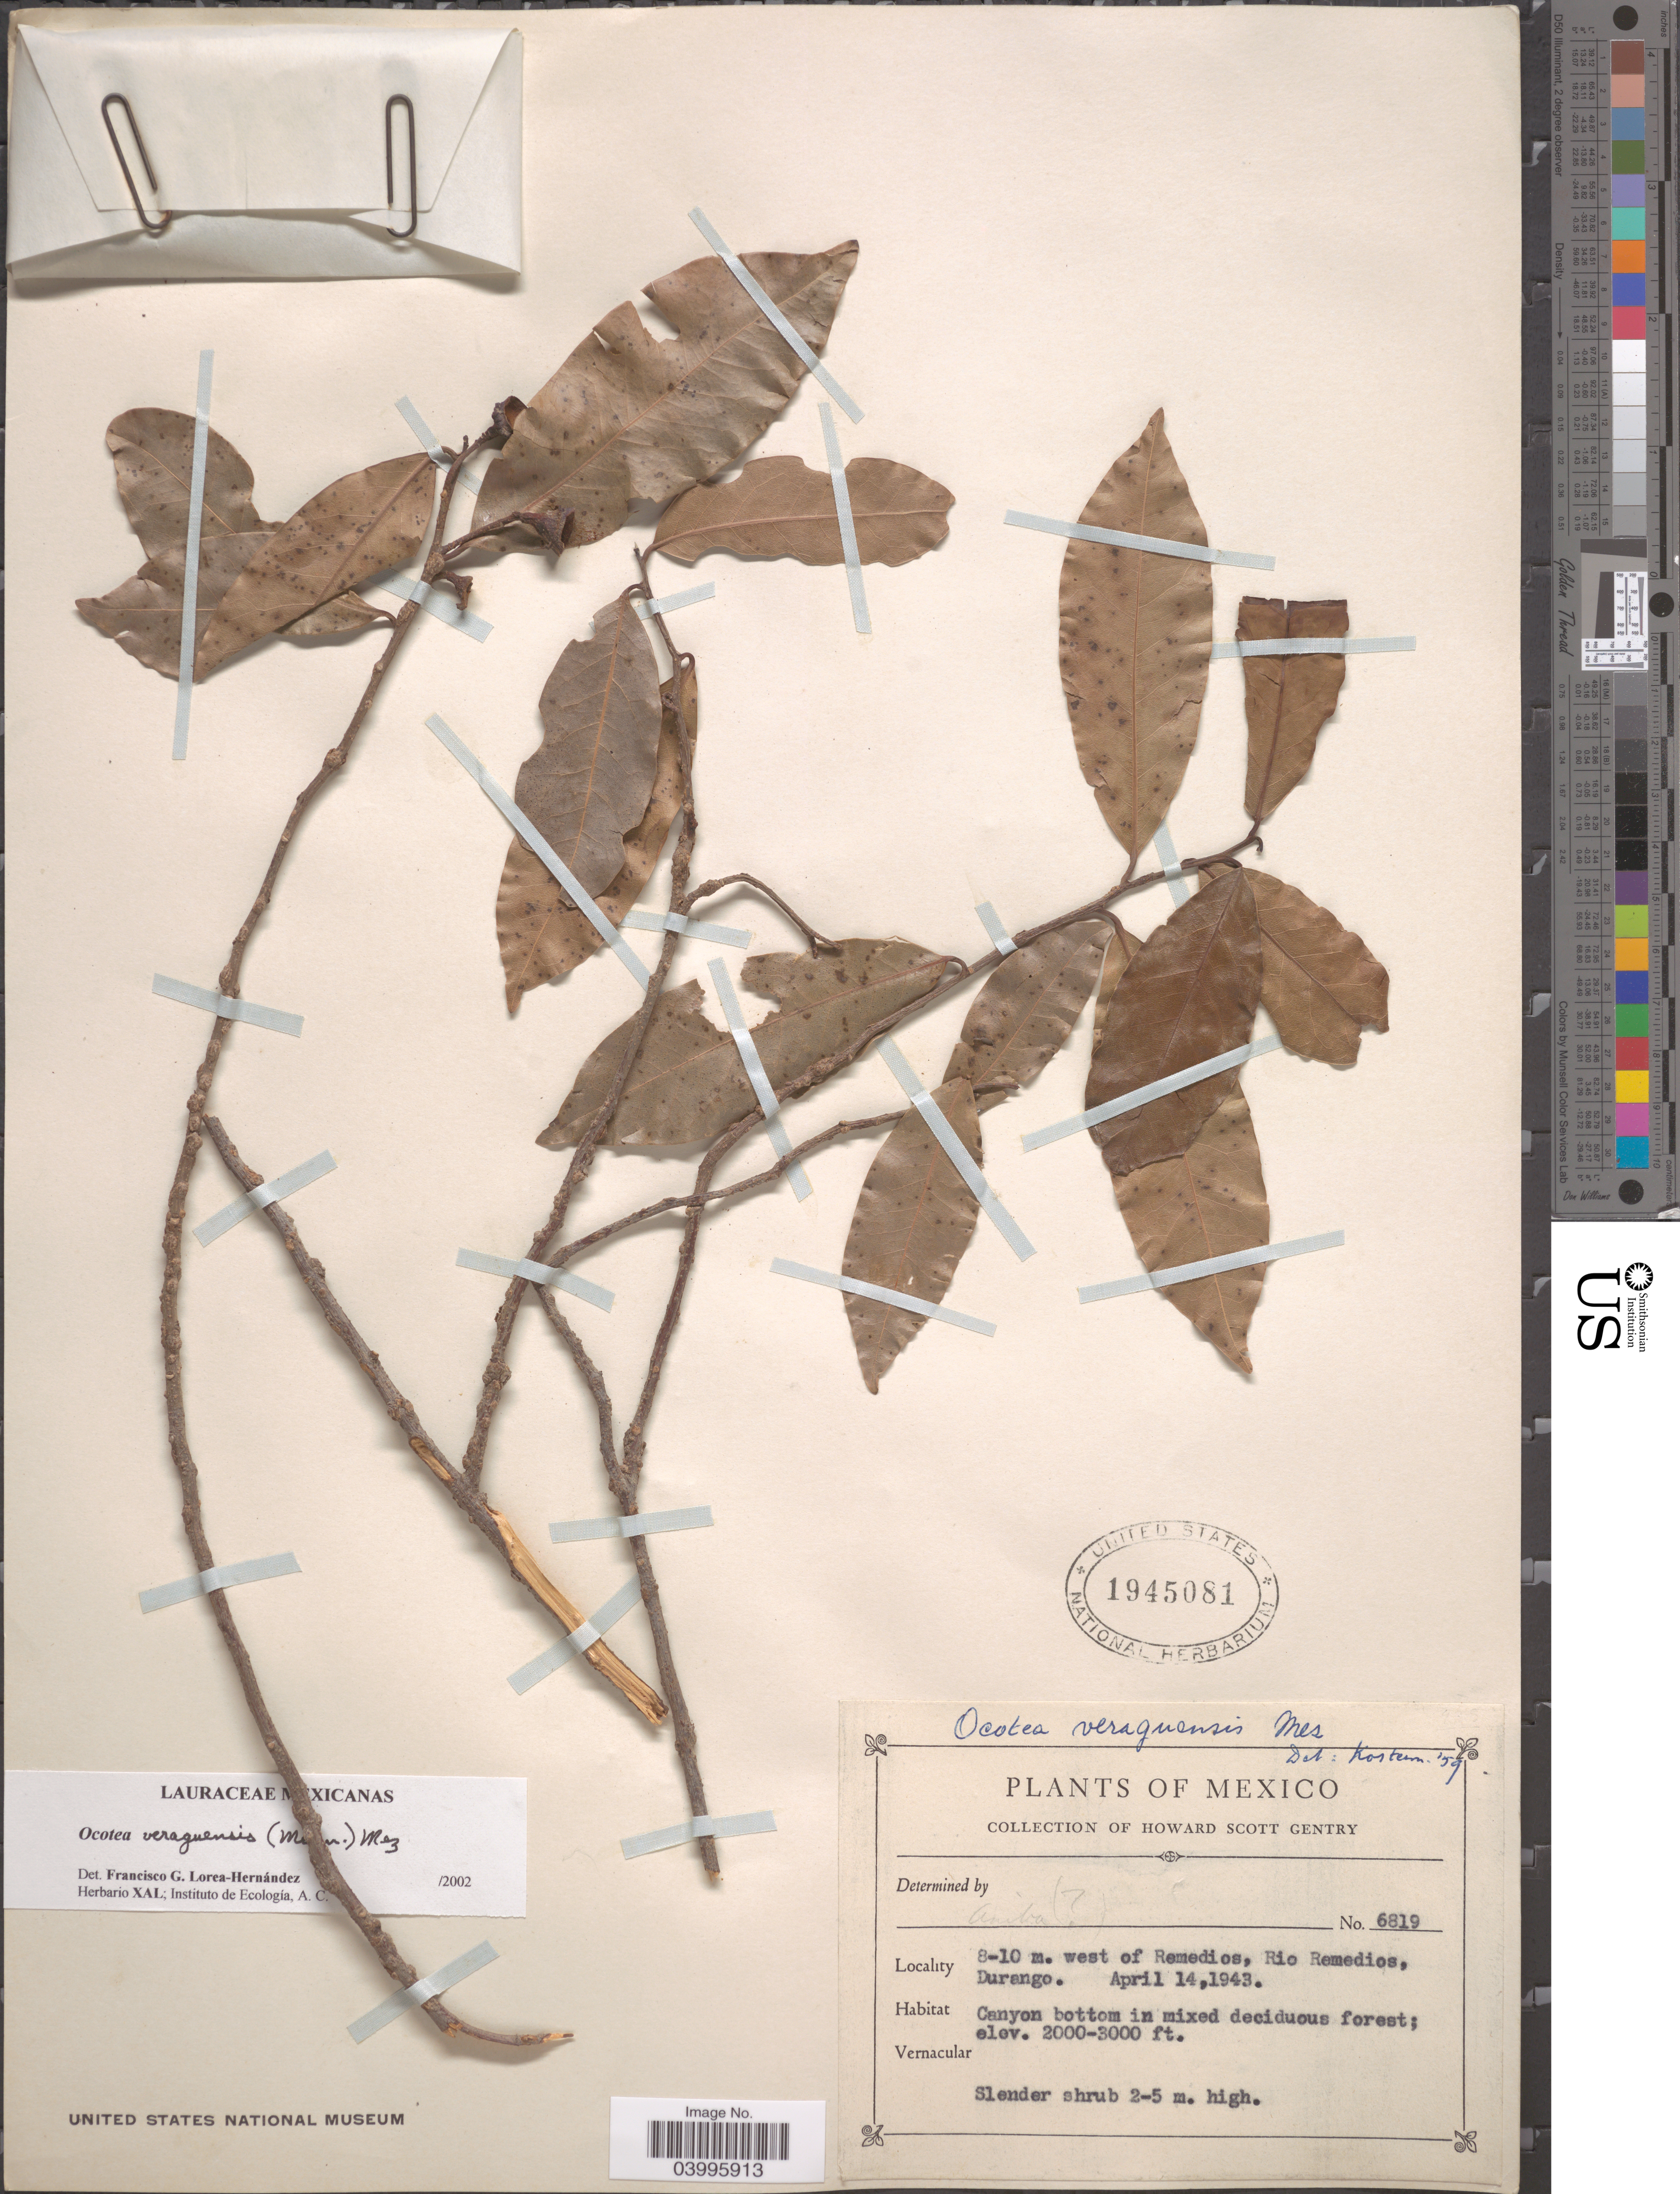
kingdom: Plantae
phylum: Tracheophyta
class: Magnoliopsida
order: Laurales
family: Lauraceae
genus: Ocotea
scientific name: Ocotea veraguensis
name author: (Meisn.) Mez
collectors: H. S. Gentry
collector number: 6819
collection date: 1943-04-14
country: Mexico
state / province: Durango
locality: West of Remedios, Rio Remedios. Canyon bottom in mixed deciduos forest.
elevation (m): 610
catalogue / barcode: US 1945081